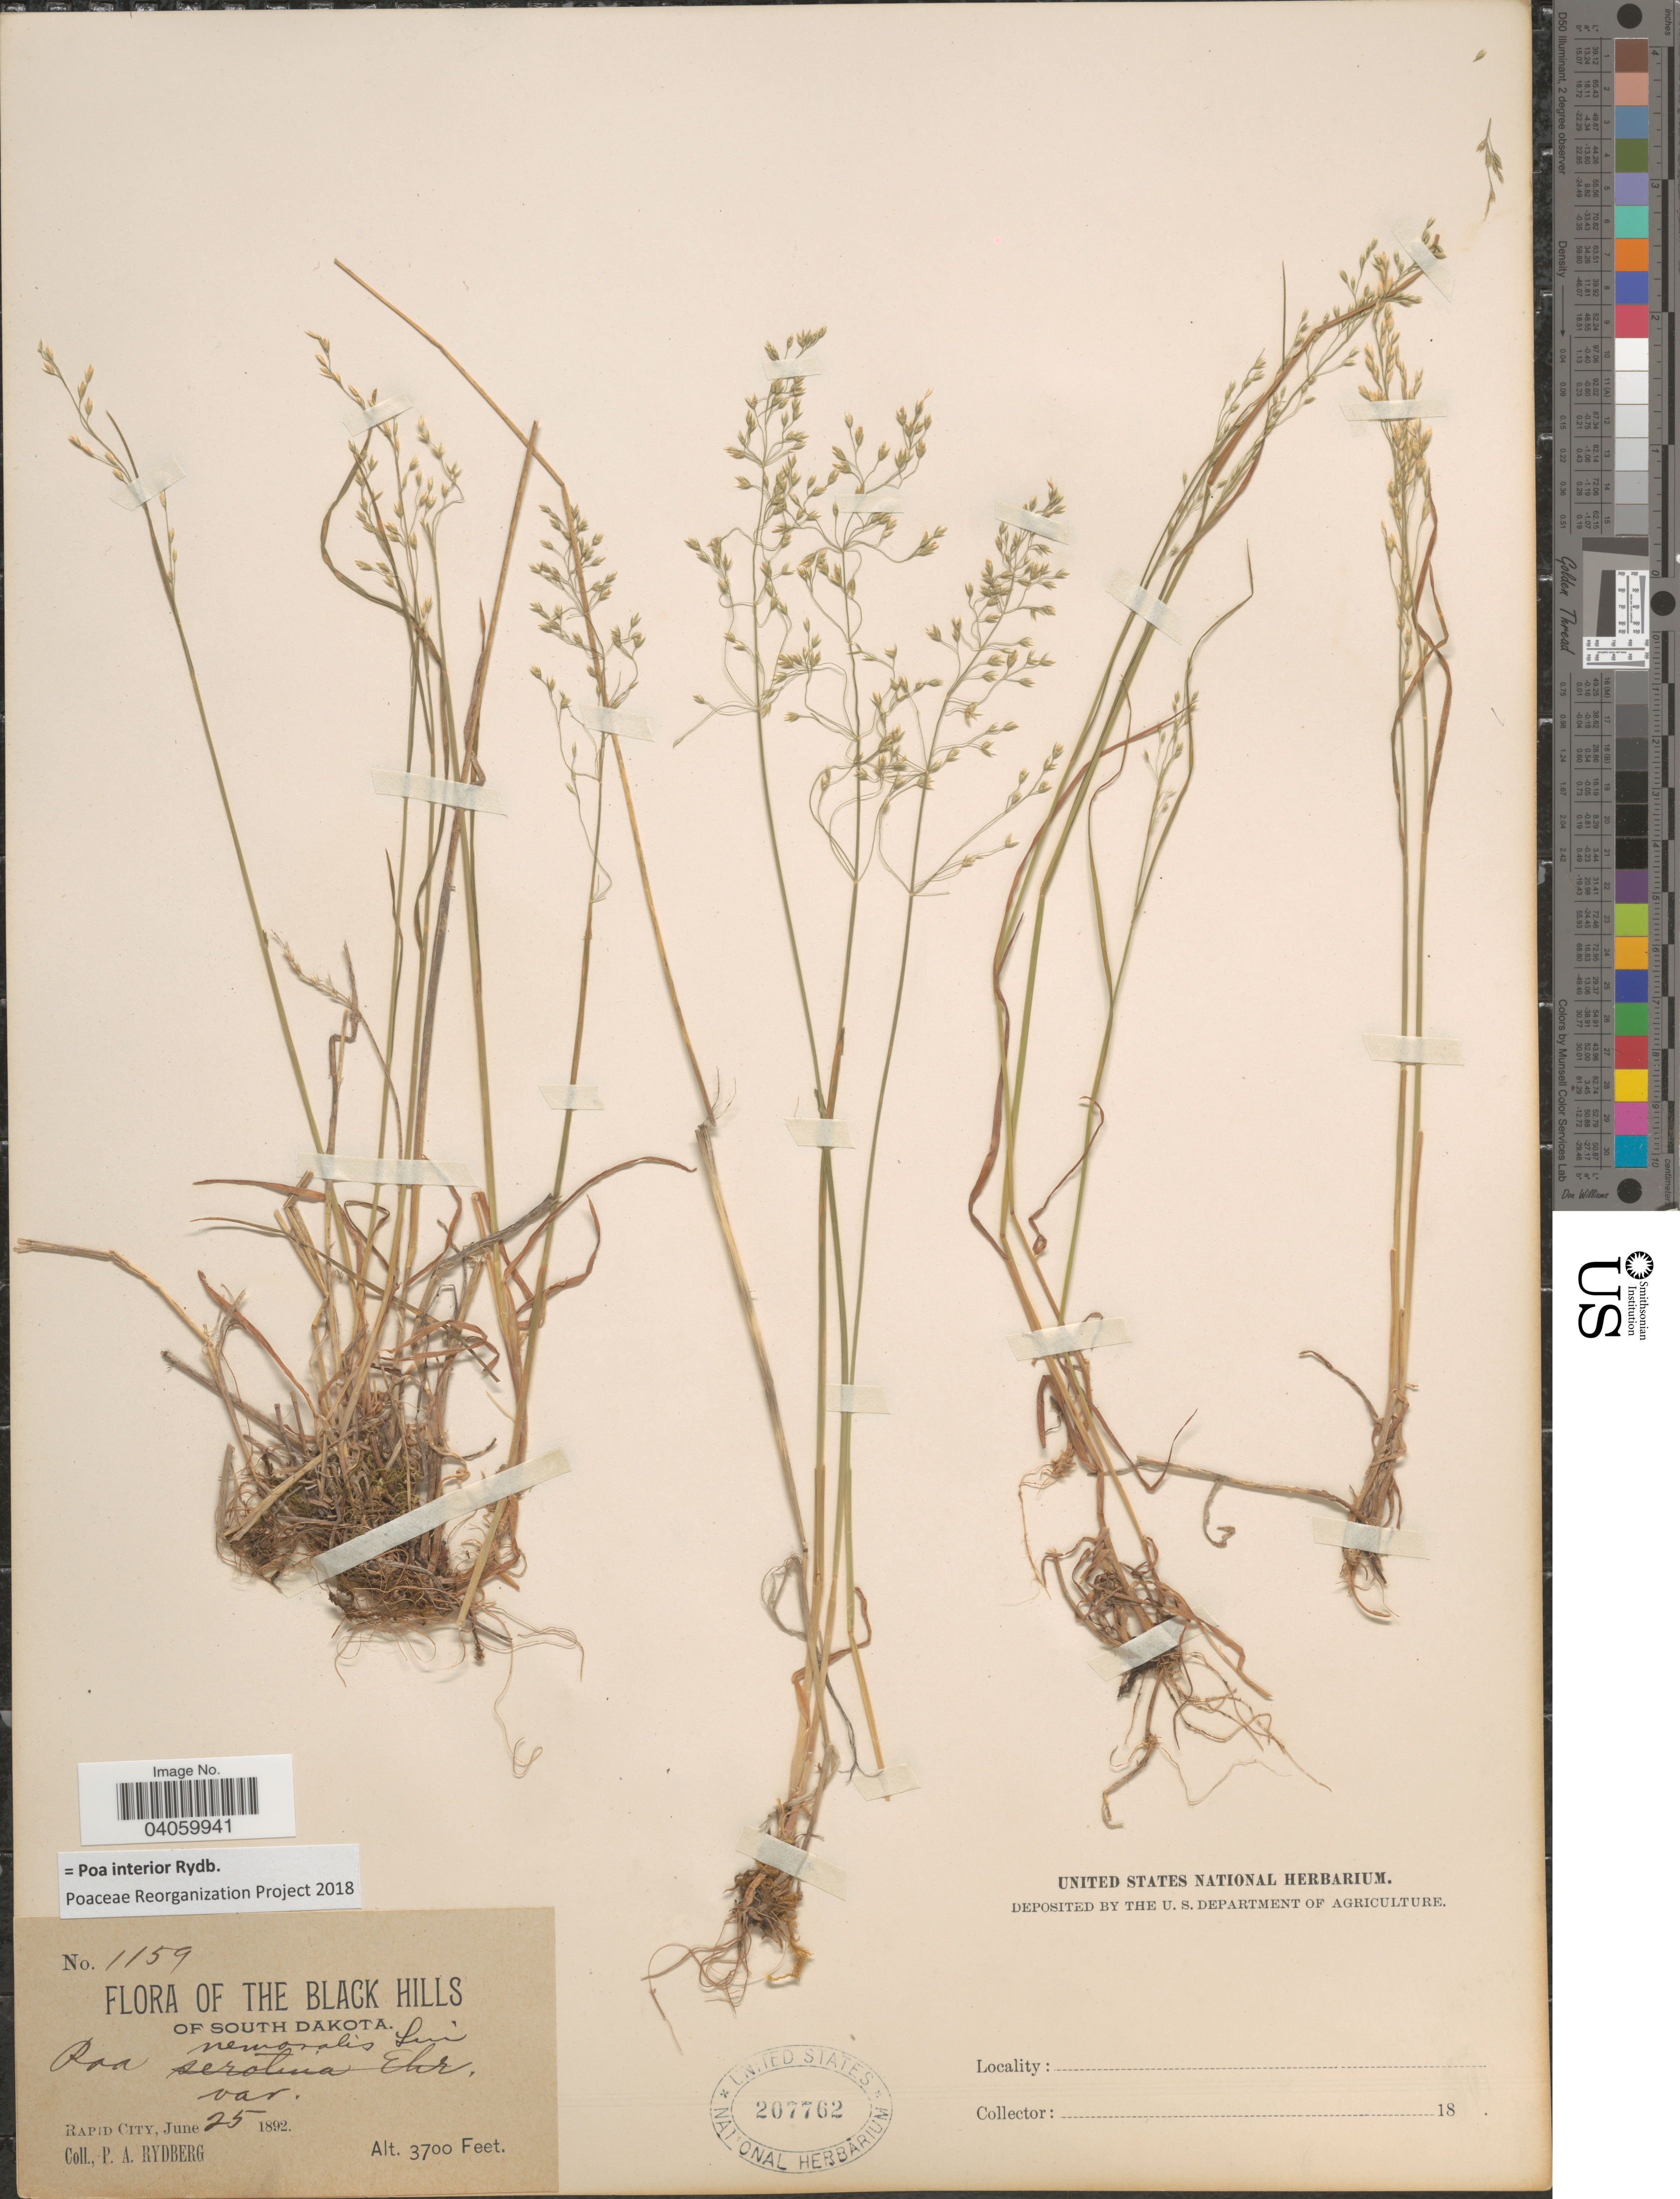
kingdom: Plantae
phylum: Tracheophyta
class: Liliopsida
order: Poales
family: Poaceae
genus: Poa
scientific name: Poa interior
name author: Rydb.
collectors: P. A. Rydberg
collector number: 1159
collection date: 1892-06-25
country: United States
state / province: South Dakota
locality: The Black Hills of South Dakota. Rapid City.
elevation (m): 1128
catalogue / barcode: US 207762